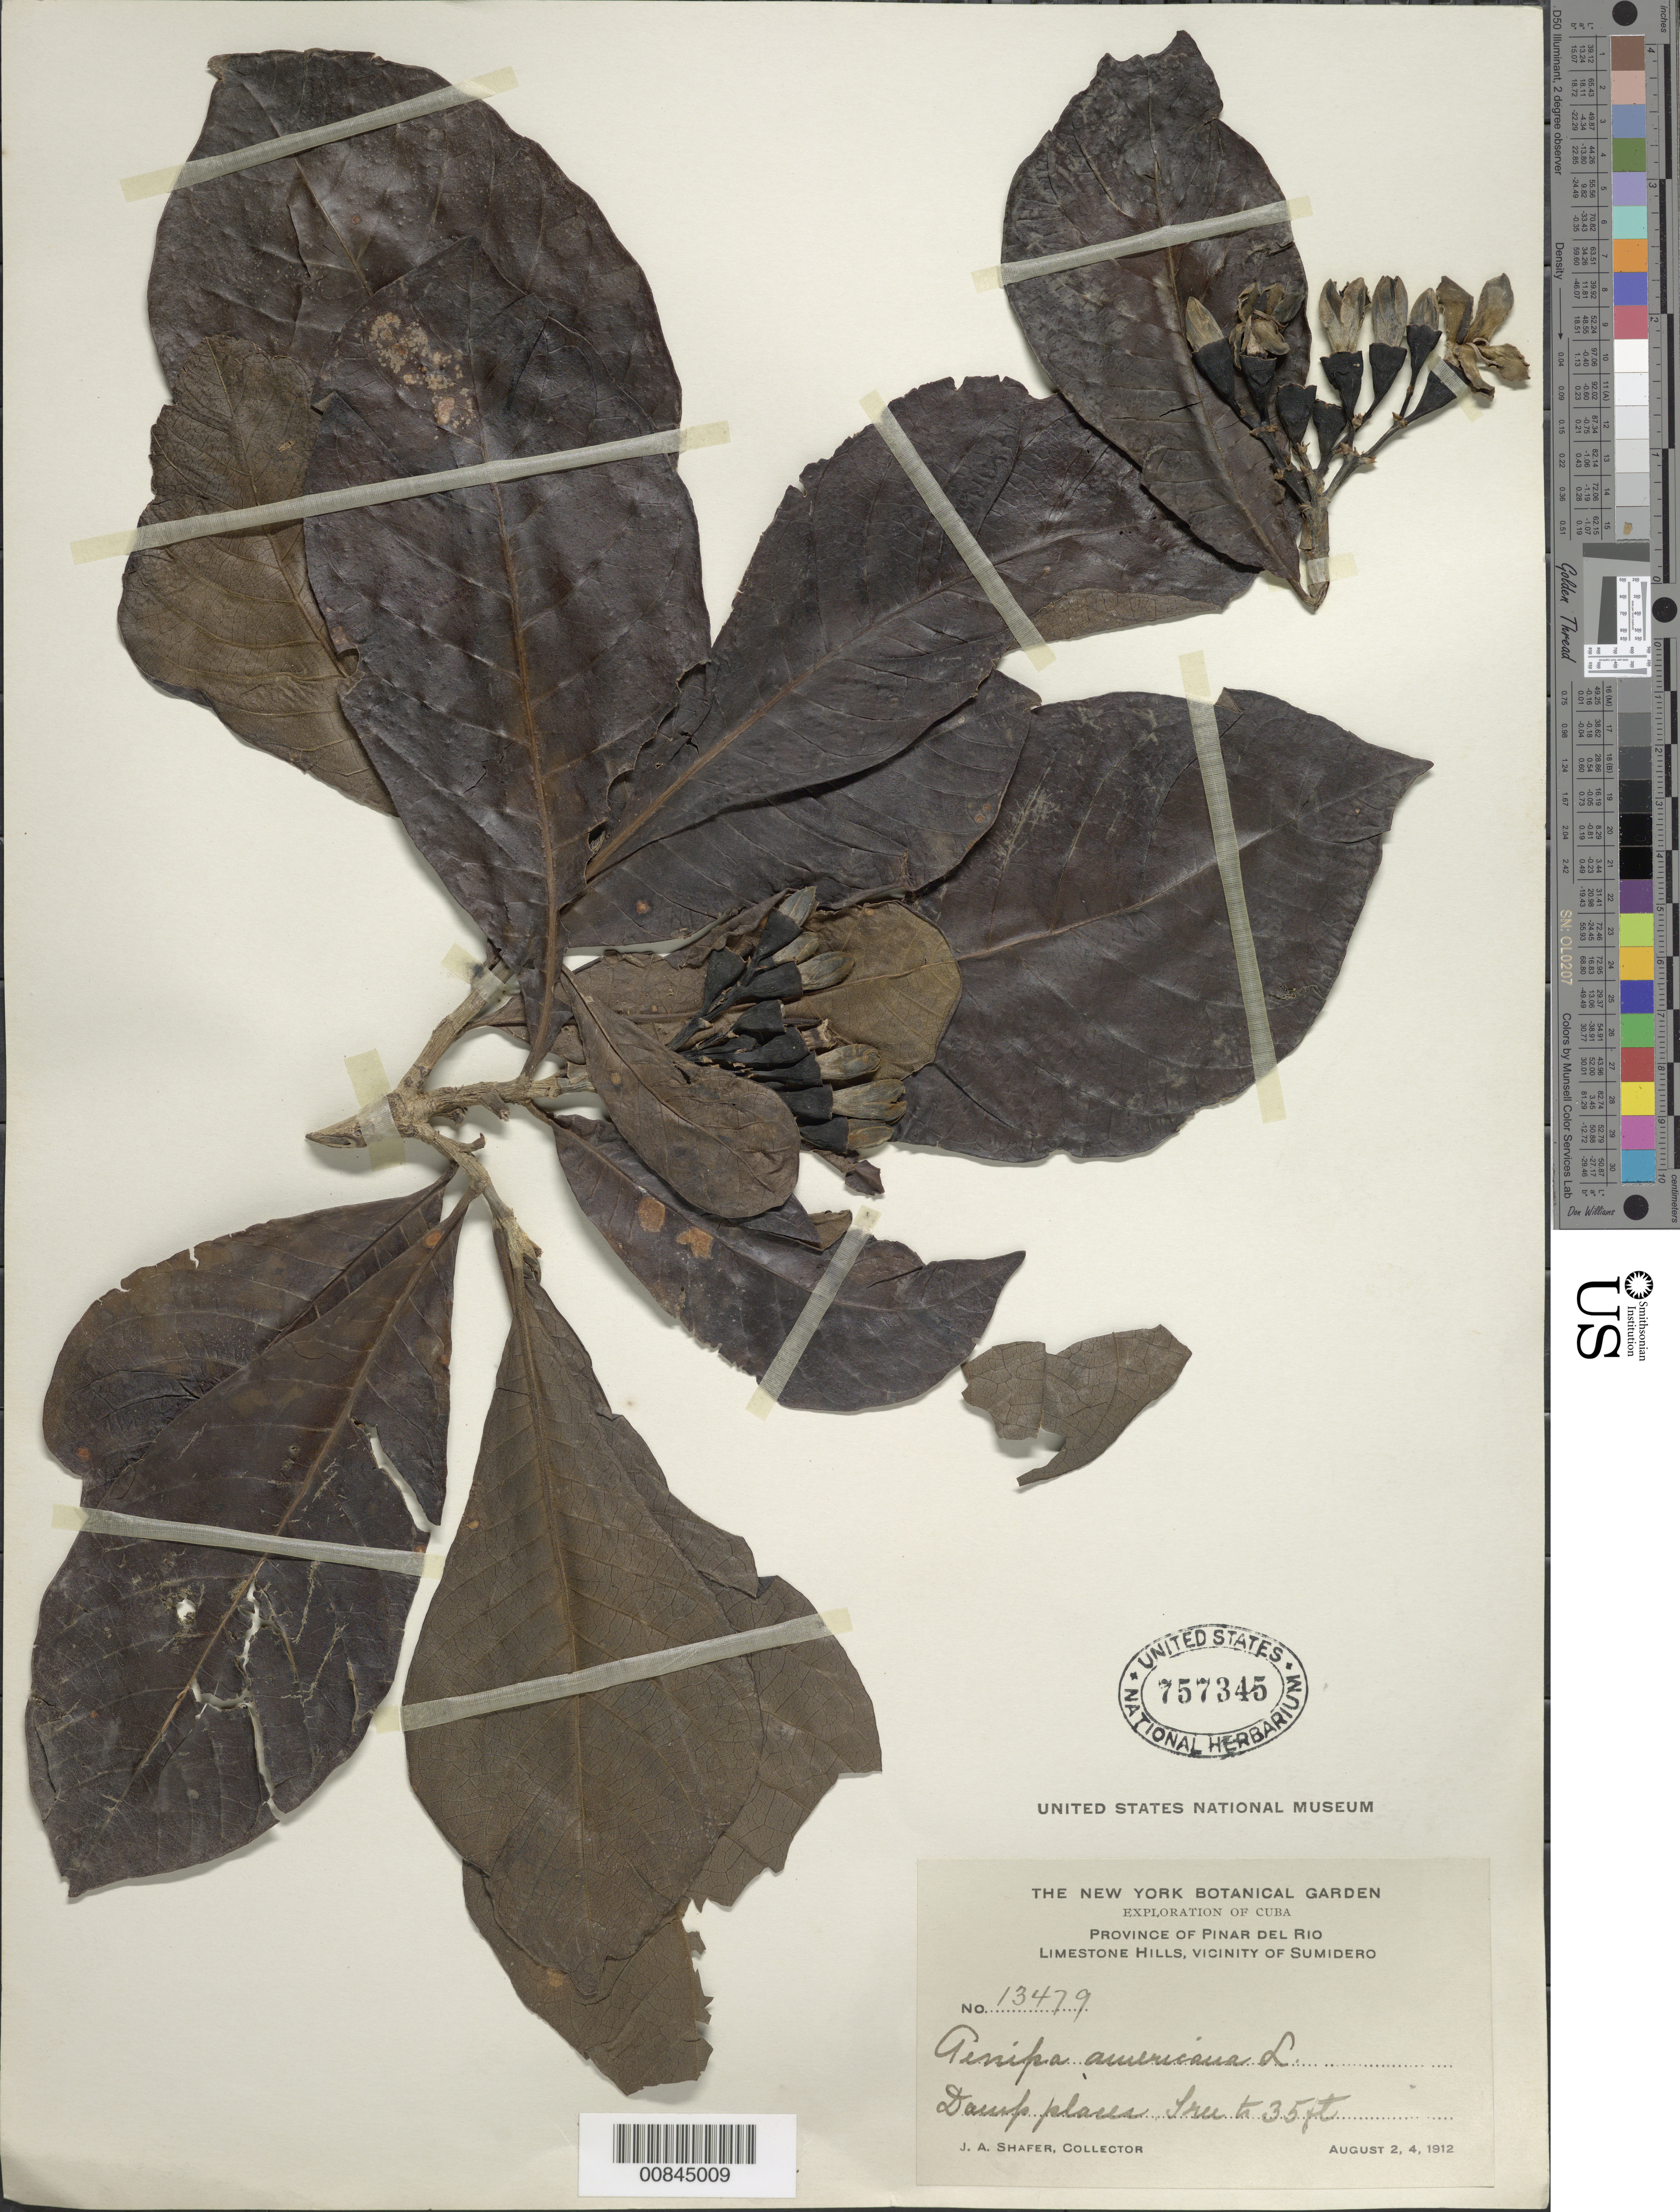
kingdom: Plantae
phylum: Tracheophyta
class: Magnoliopsida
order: Gentianales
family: Rubiaceae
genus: Genipa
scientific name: Genipa americana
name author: L.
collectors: J. A. Shafer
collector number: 13479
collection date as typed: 02 Aug 1912 to 04 Aug 1912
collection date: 1912-08-02/1912-08-04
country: Cuba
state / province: Pinar del Río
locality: Vicinity of Sumidero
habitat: Damp places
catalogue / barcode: US 757345